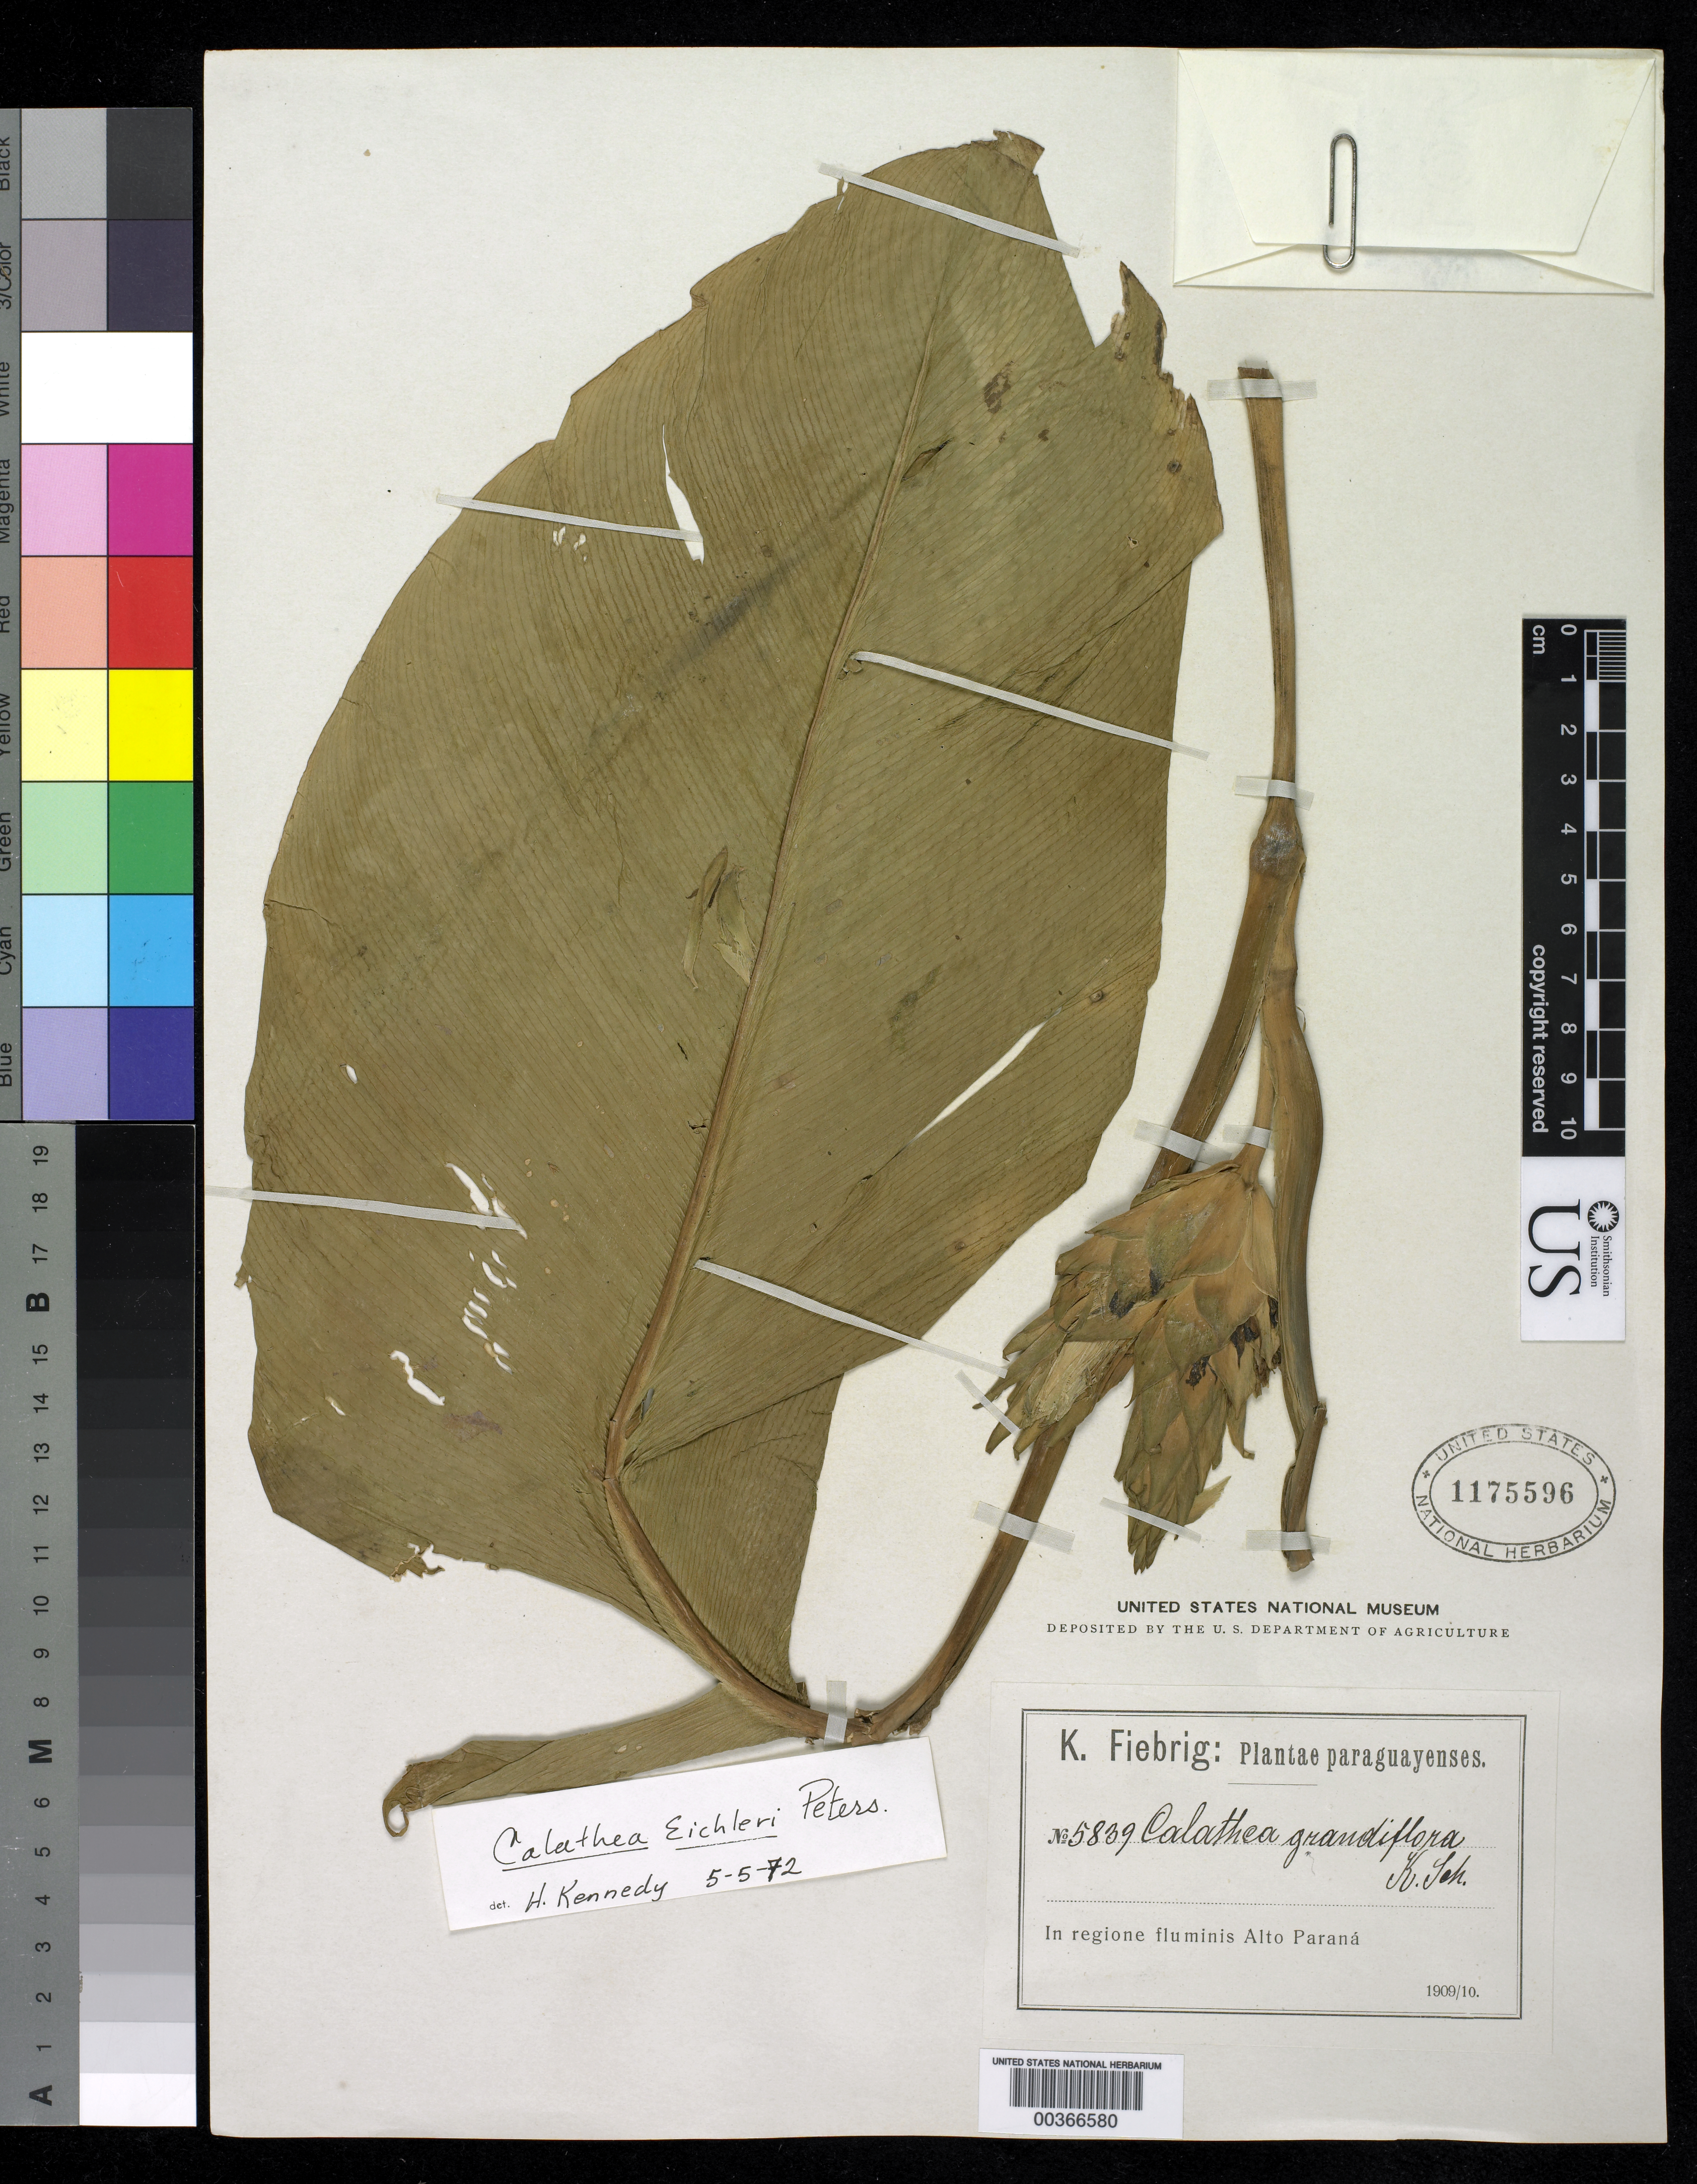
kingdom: Plantae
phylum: Tracheophyta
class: Liliopsida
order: Zingiberales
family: Marantaceae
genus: Goeppertia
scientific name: Goeppertia eichleri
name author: (Petersen) Borchs. & S. Suárez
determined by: Strong, M. T., (US), Smithsonian Institution - National Museum of Natural History (UNITED STATES)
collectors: K. Fiebrig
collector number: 5839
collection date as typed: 1909 to -- -- 1910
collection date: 1909/1910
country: Paraguay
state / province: Alto Paraná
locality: In regione fluminis Alto Paraná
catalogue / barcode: US 1175596